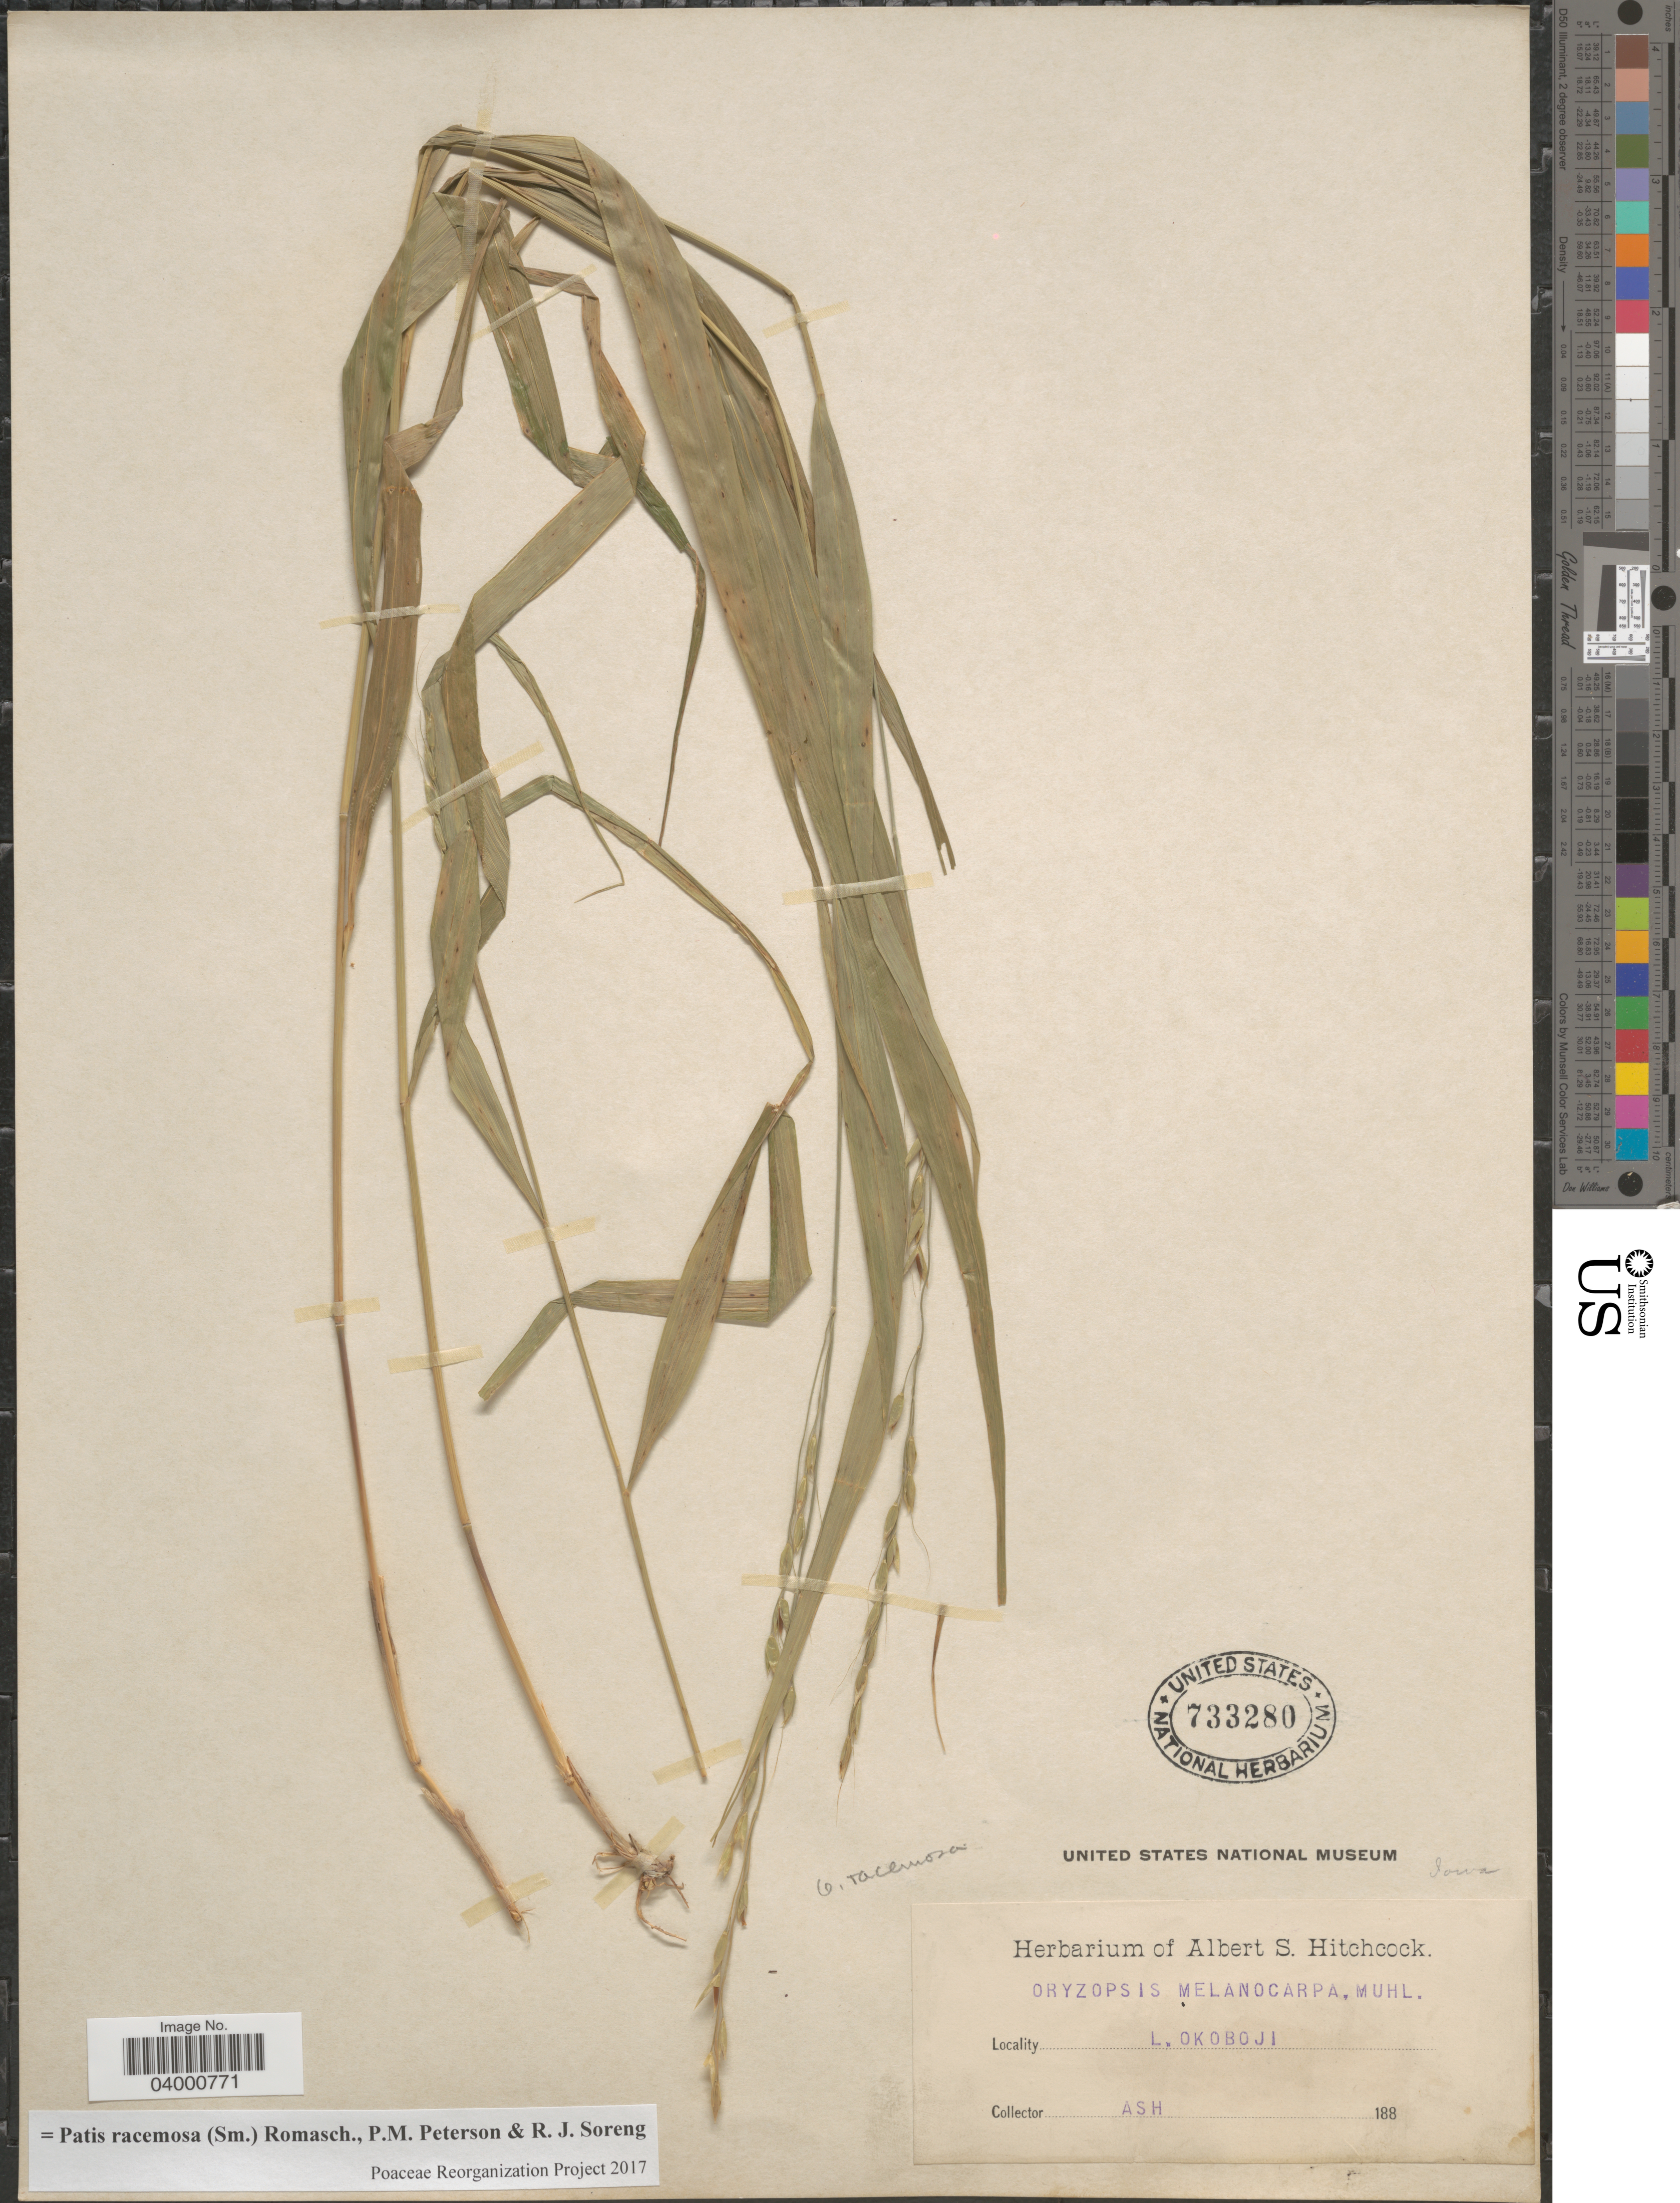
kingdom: Plantae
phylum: Tracheophyta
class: Liliopsida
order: Poales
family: Poaceae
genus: Patis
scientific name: Patis racemosa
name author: (Sm.) Romasch. et al.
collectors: A. S. Hitchcock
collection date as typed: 188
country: United States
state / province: Iowa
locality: L. Okoboji.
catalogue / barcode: US 733280